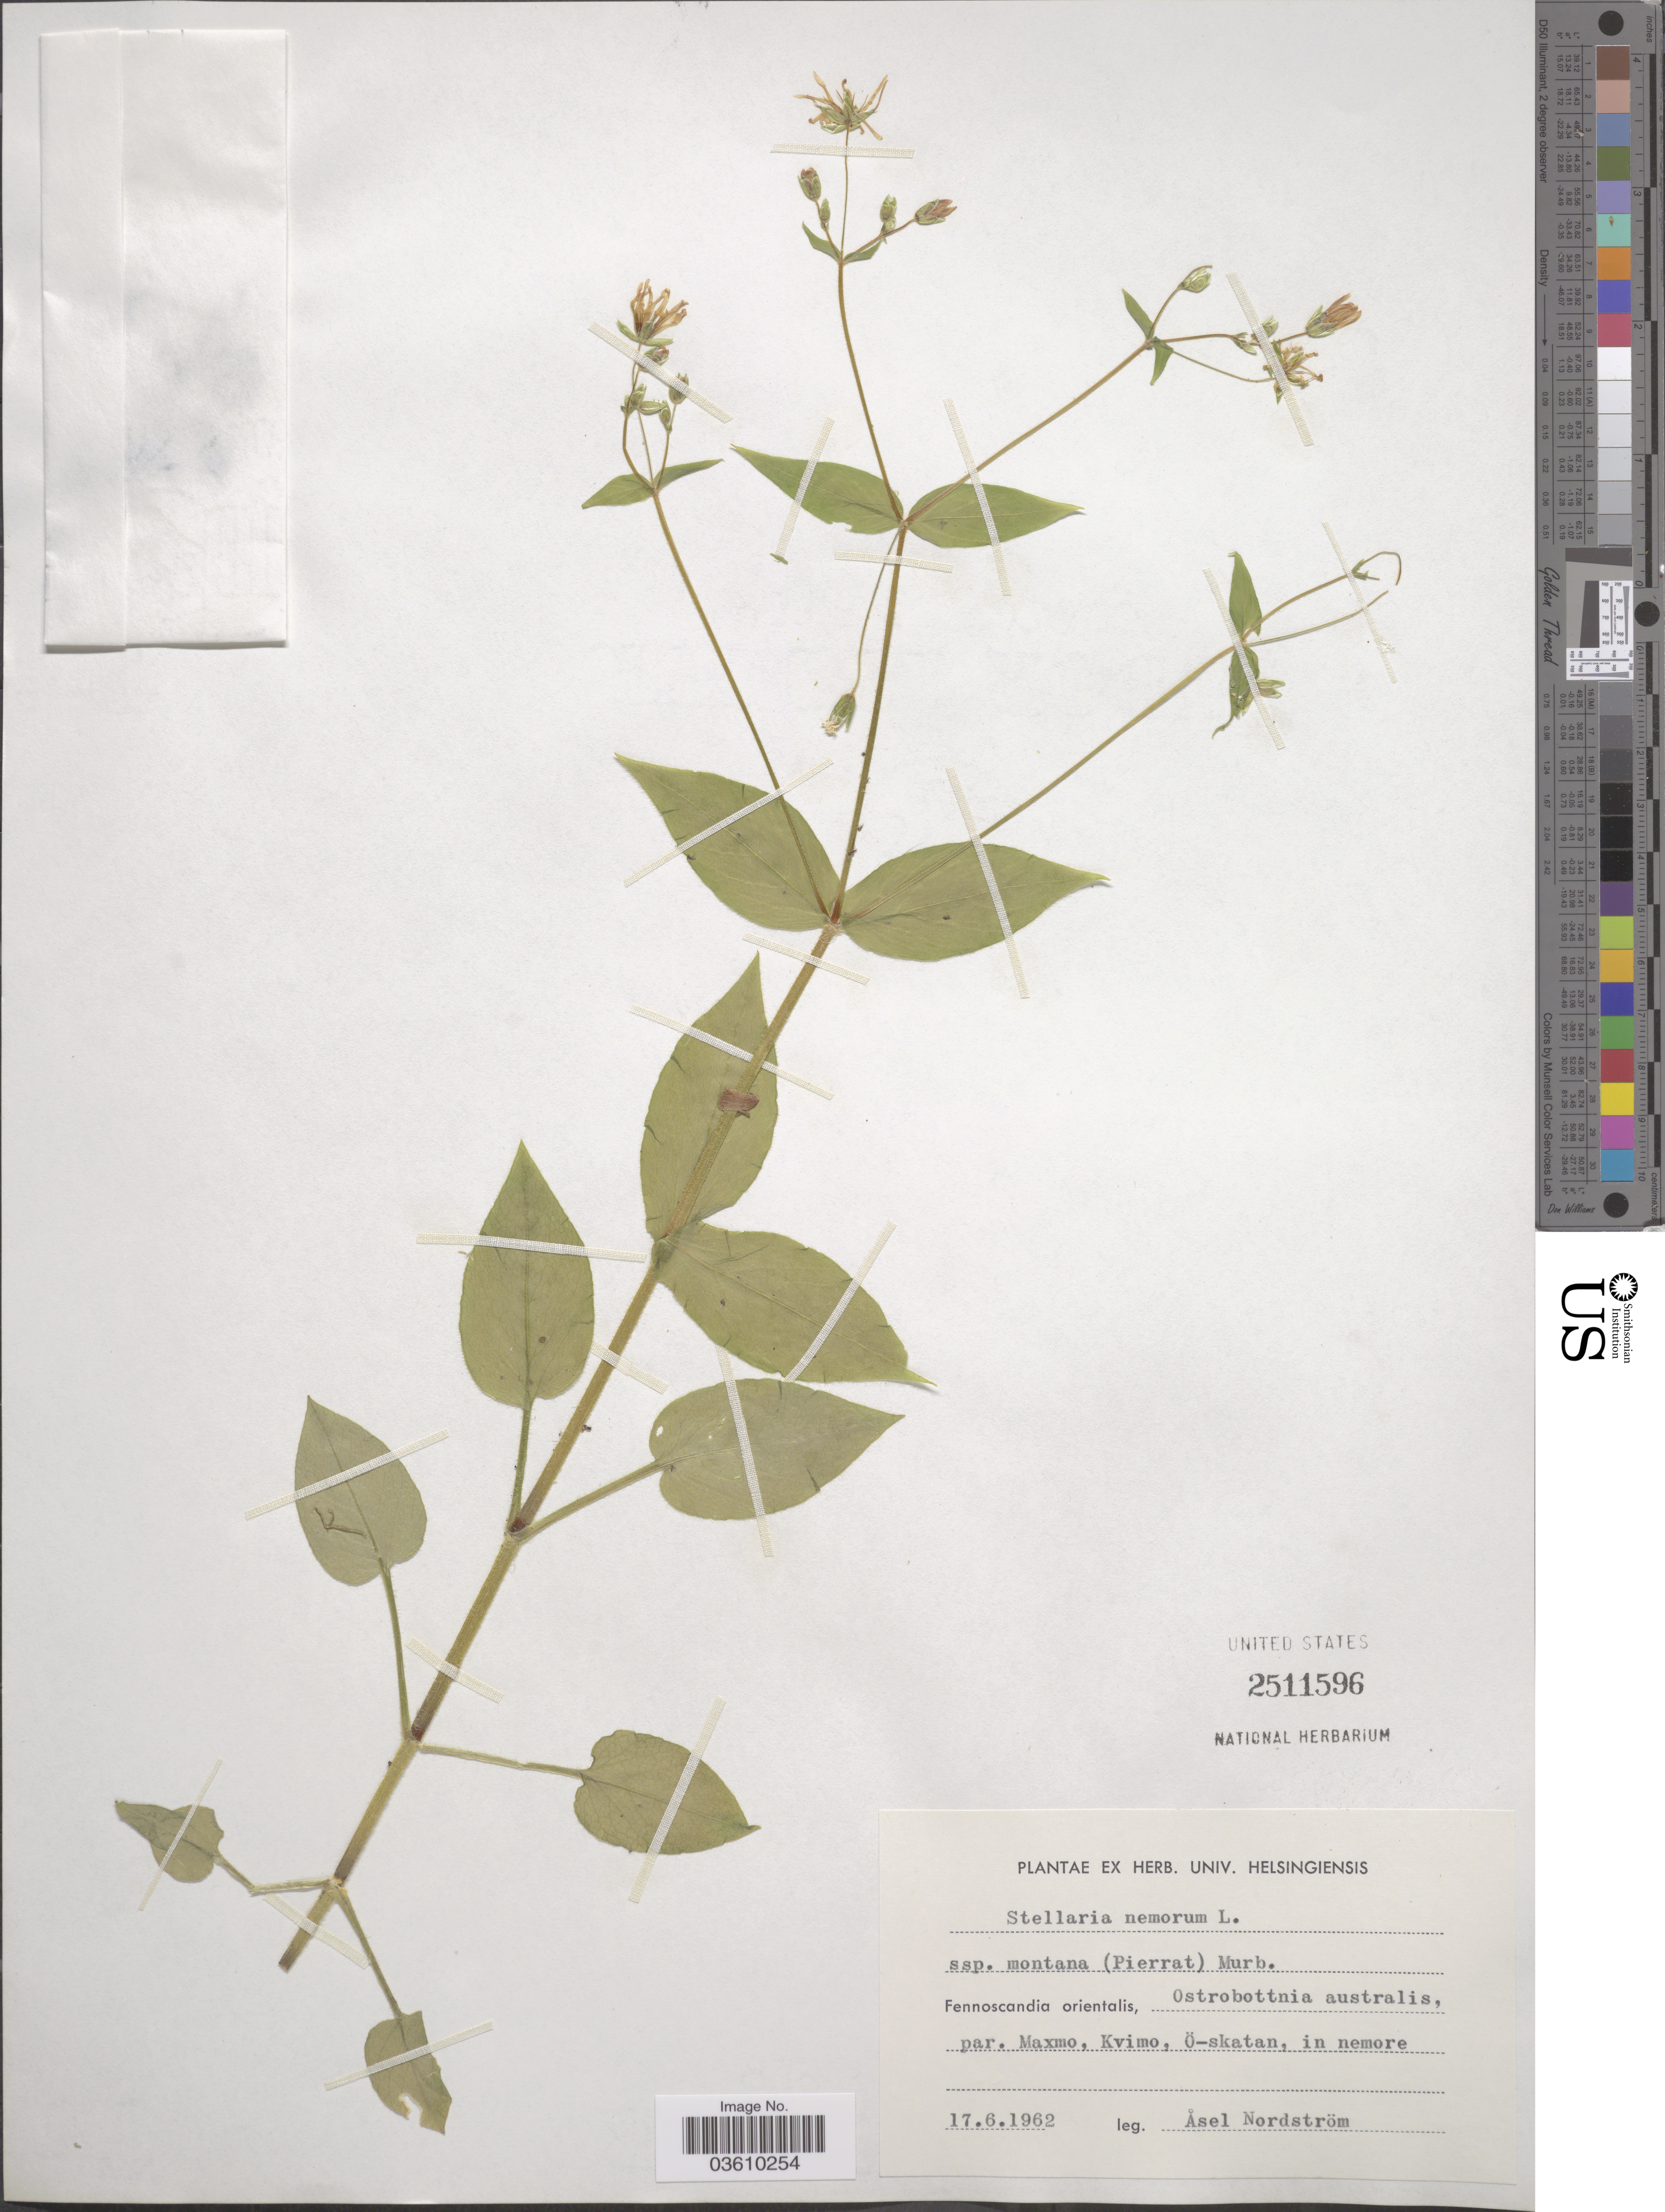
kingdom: Plantae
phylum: Tracheophyta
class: Magnoliopsida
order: Caryophyllales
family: Caryophyllaceae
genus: Stellaria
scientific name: Stellaria nemorum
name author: L.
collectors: A. Nordström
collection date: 1962-06-17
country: Finland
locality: Fennoscandia orientalis, Ostrobottnia australis, par. Maxmo, Kvimo, Ö-skatan, in nemore.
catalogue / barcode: US 2511596